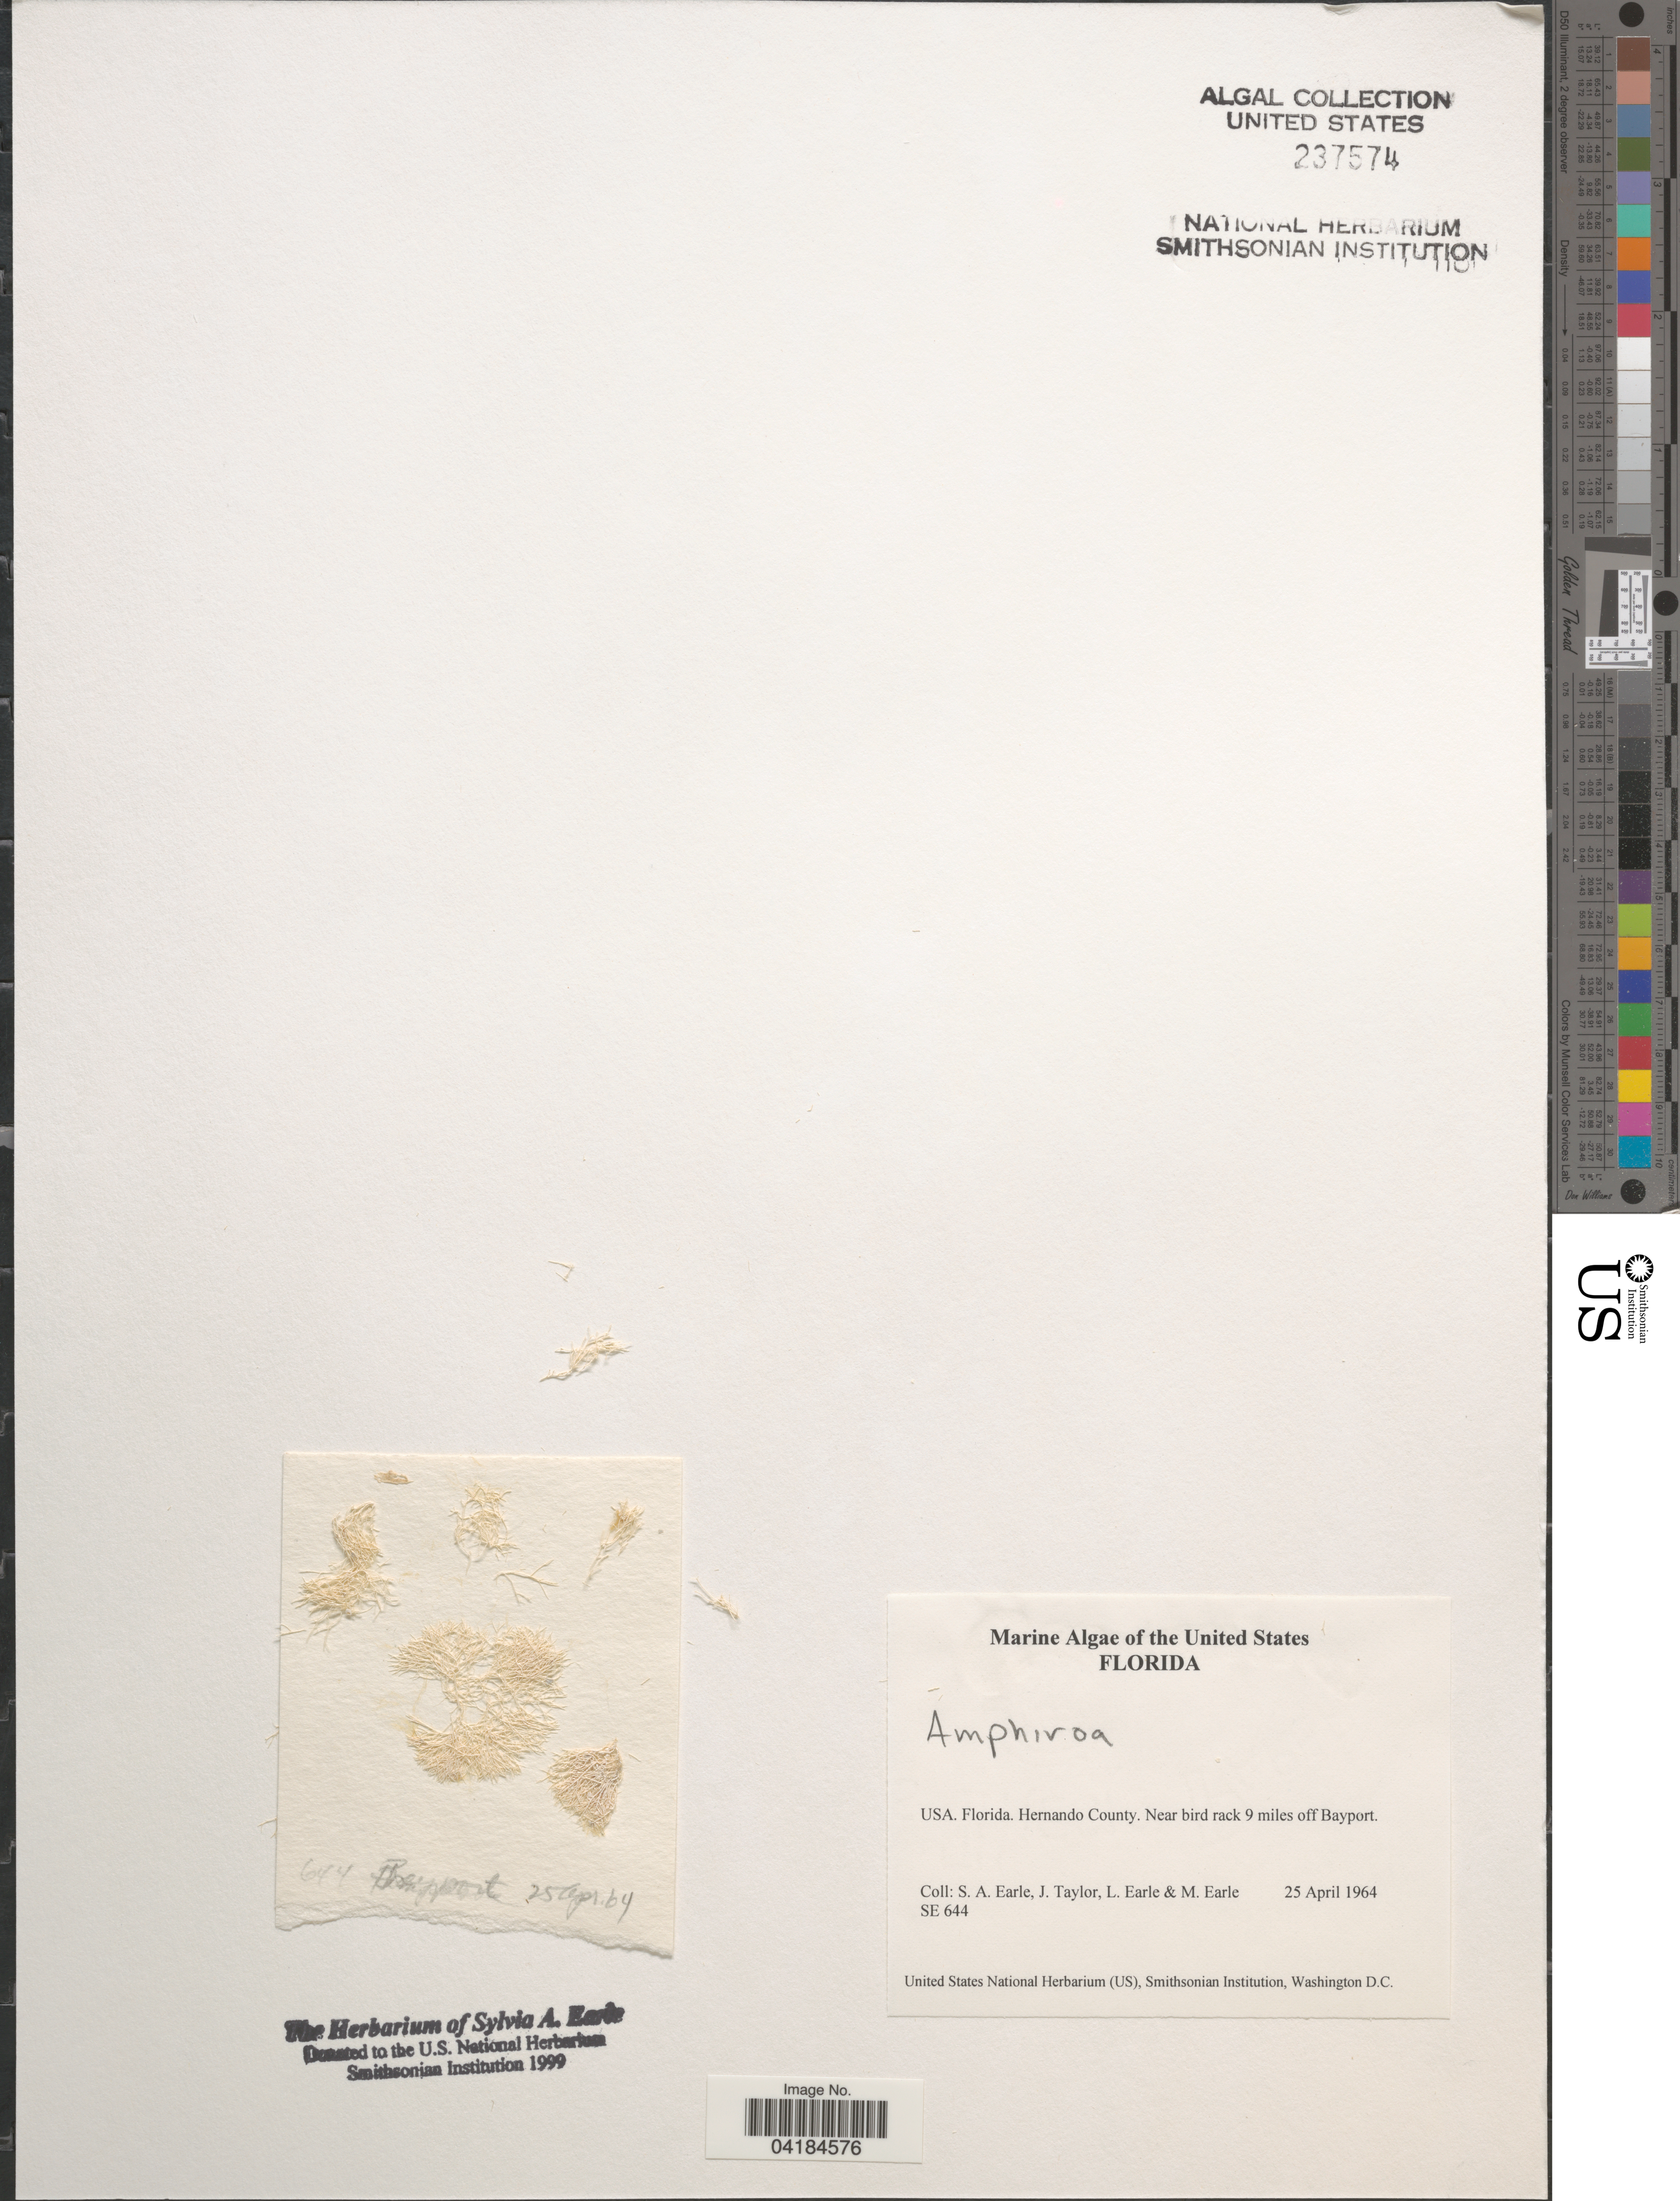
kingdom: Plantae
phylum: Rhodophyta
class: Florideophyceae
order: Corallinales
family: Lithophyllaceae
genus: Amphiroa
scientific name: Amphiroa sp.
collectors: S. A. Earle, J. Taylor, L. Earle & M. Earle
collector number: SE644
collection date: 1964-04-25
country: United States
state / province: Florida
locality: Hernando County. Near bird rack 9 miles off Bayport.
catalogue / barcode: US 237574